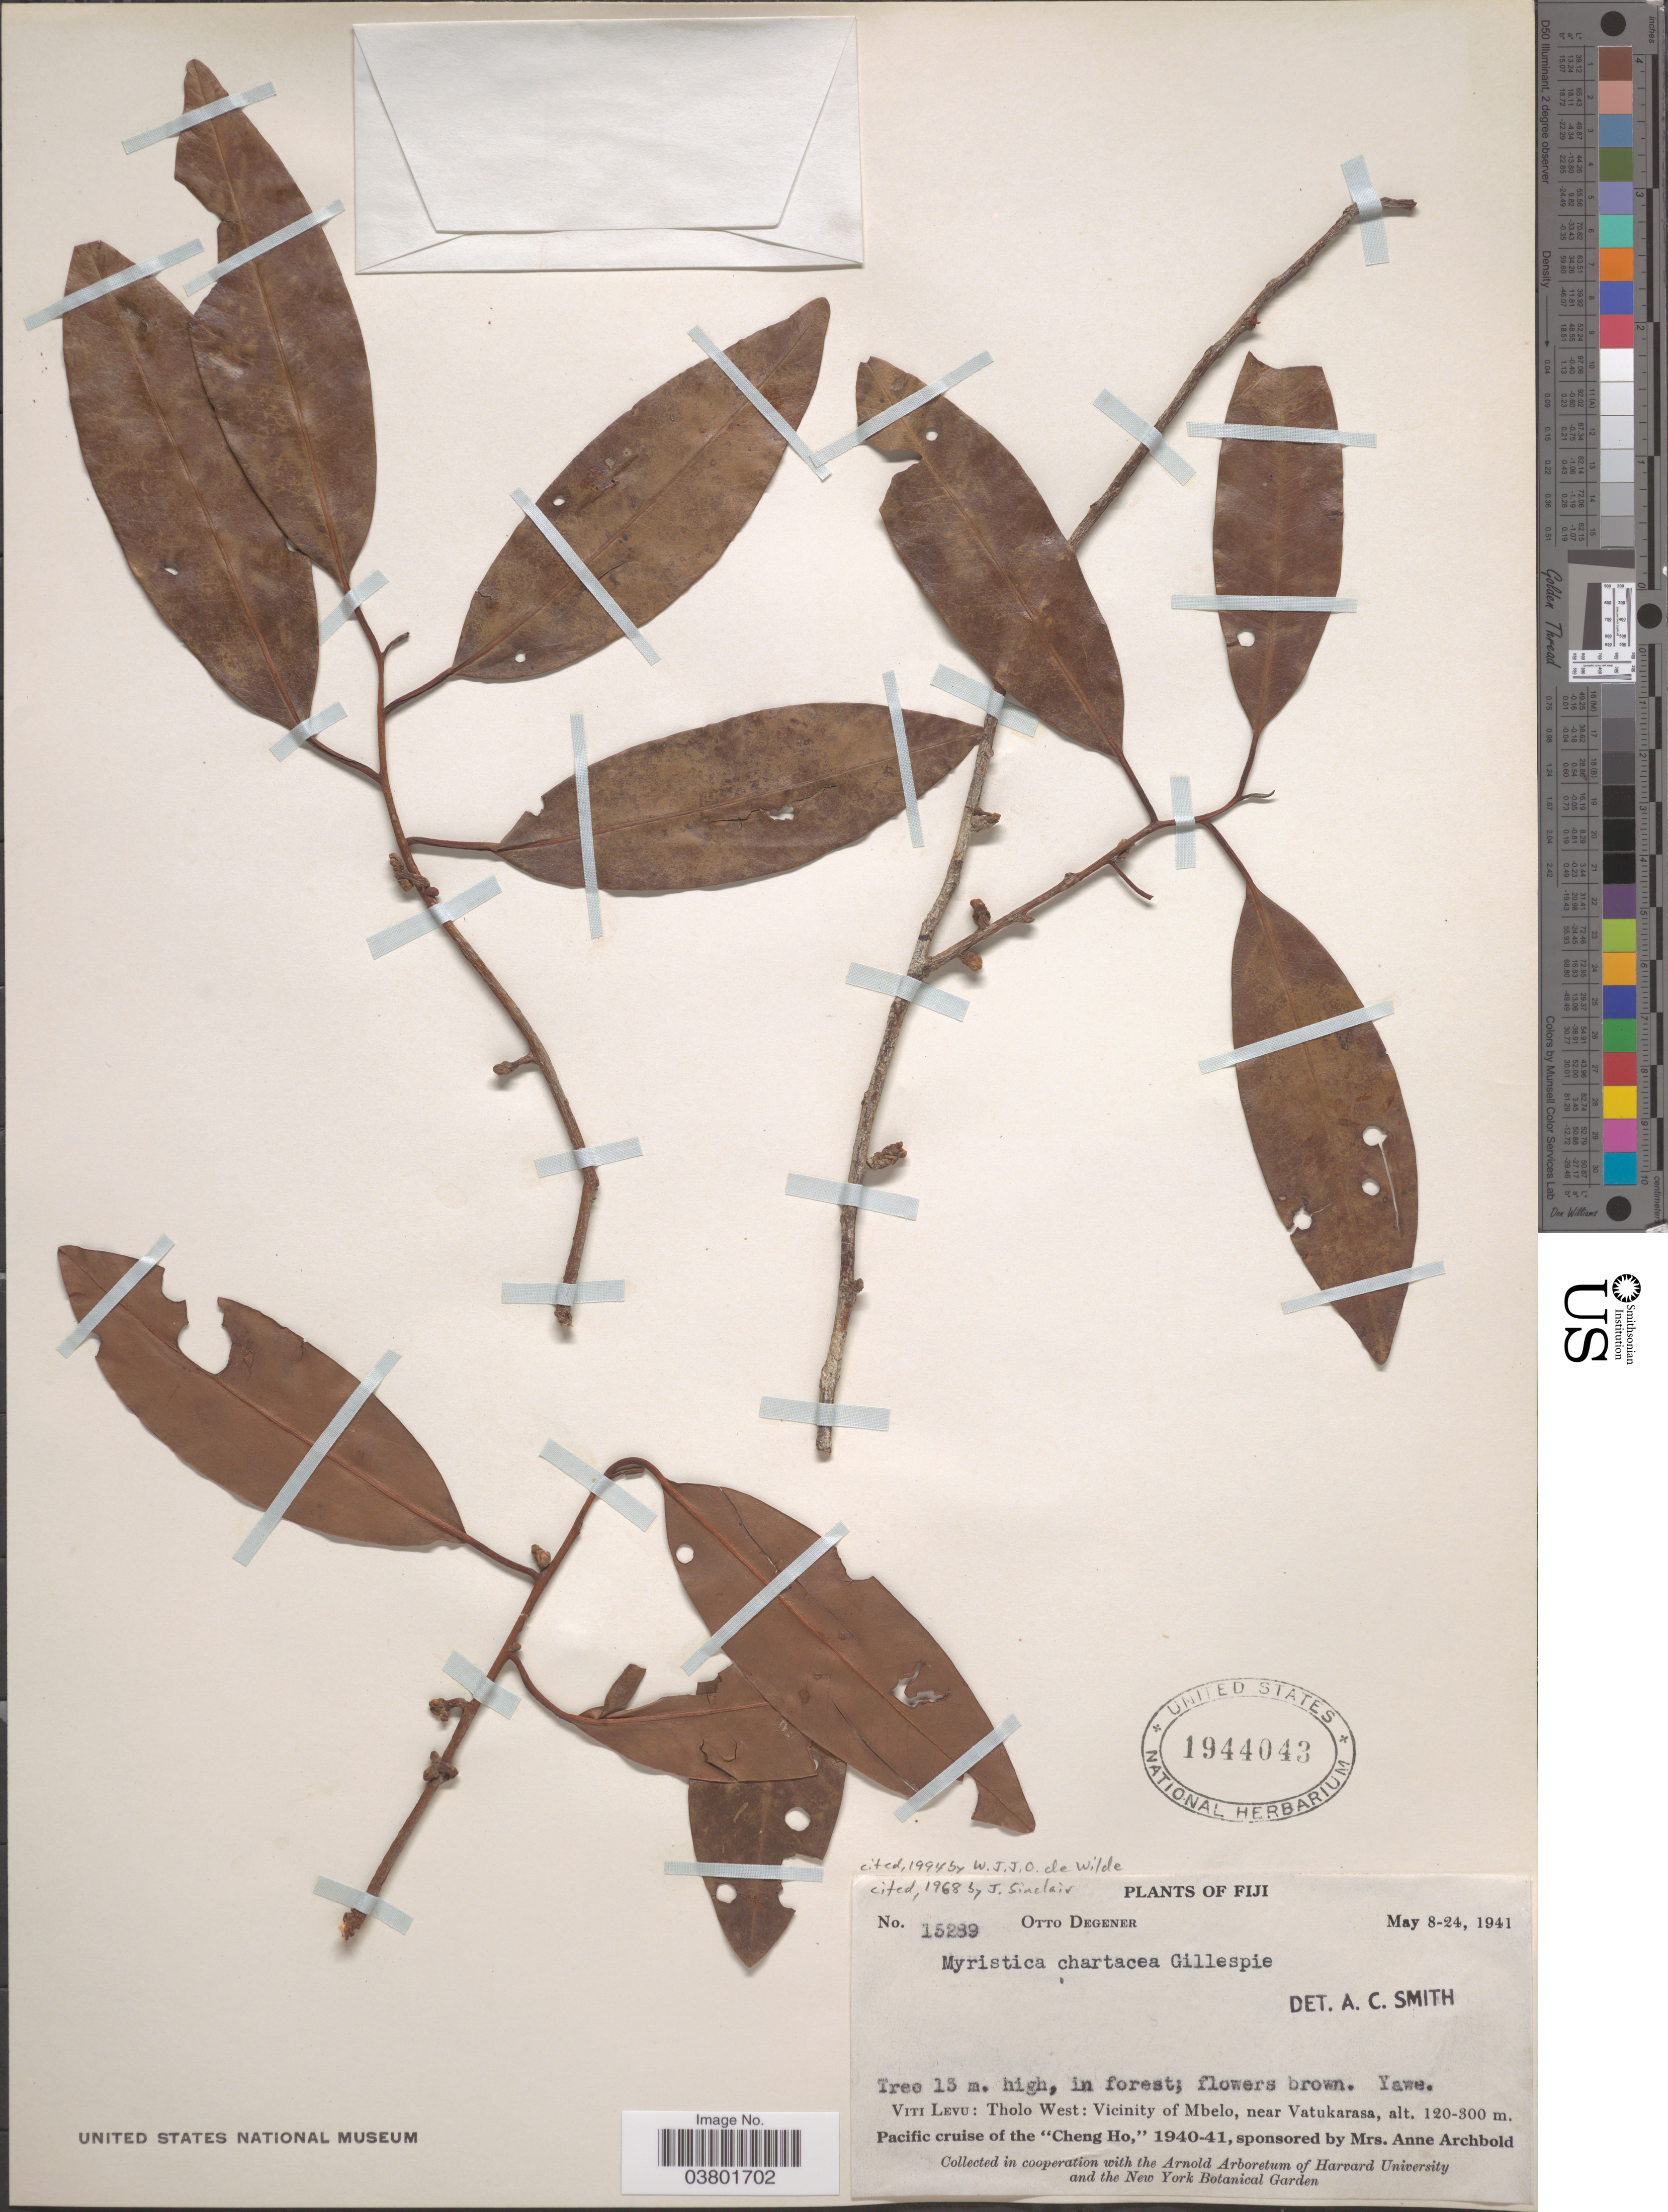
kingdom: Plantae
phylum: Tracheophyta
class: Magnoliopsida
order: Magnoliales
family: Myristicaceae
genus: Myristica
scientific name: Myristica chartacea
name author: Gillespie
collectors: O. Degener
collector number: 15289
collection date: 1941-05-08/1941-05-24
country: Fiji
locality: Viti Levu: Tholo West: Vicinity of Mbelo, near Vatukarasa.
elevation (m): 120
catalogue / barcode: US 1944043